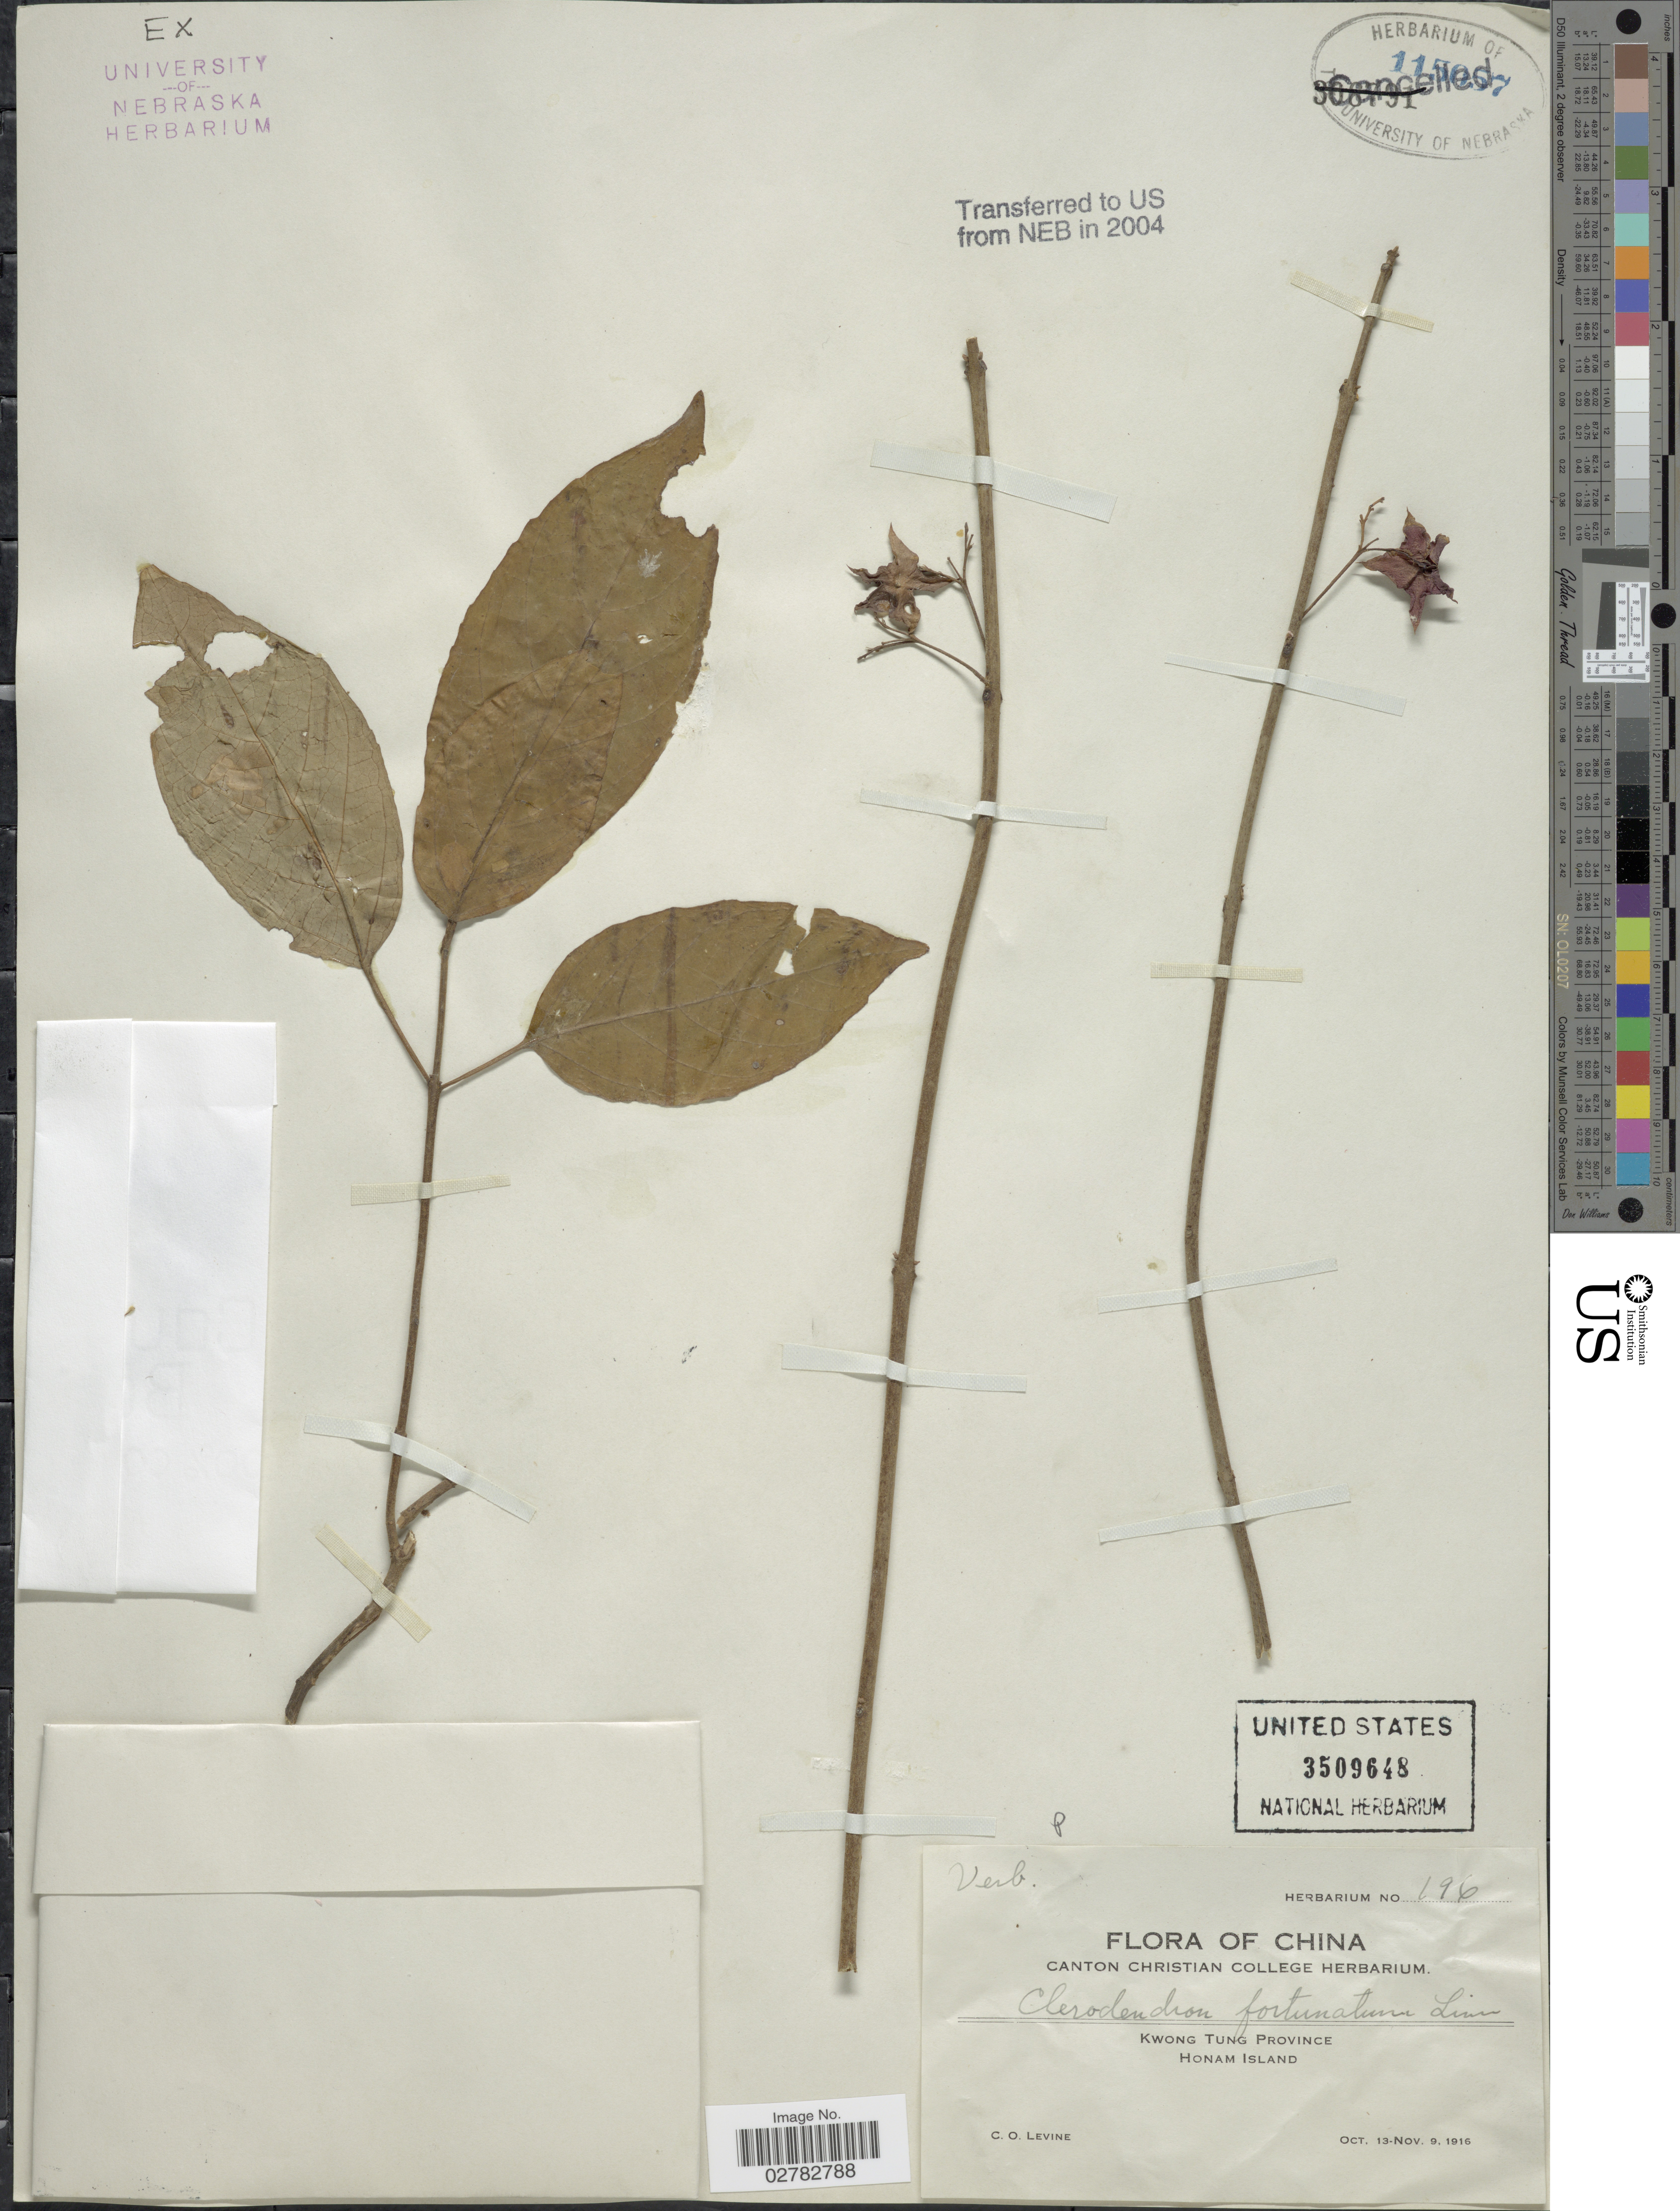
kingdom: Plantae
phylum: Tracheophyta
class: Magnoliopsida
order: Lamiales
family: Lamiaceae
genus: Clerodendrum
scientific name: Clerodendrum fortunatum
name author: L.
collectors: C. O. Levine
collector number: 196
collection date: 1916-10-12/1916-11-09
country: China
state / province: Guangdong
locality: Kwong Tung Province. Honam Island.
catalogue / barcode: US 3509648